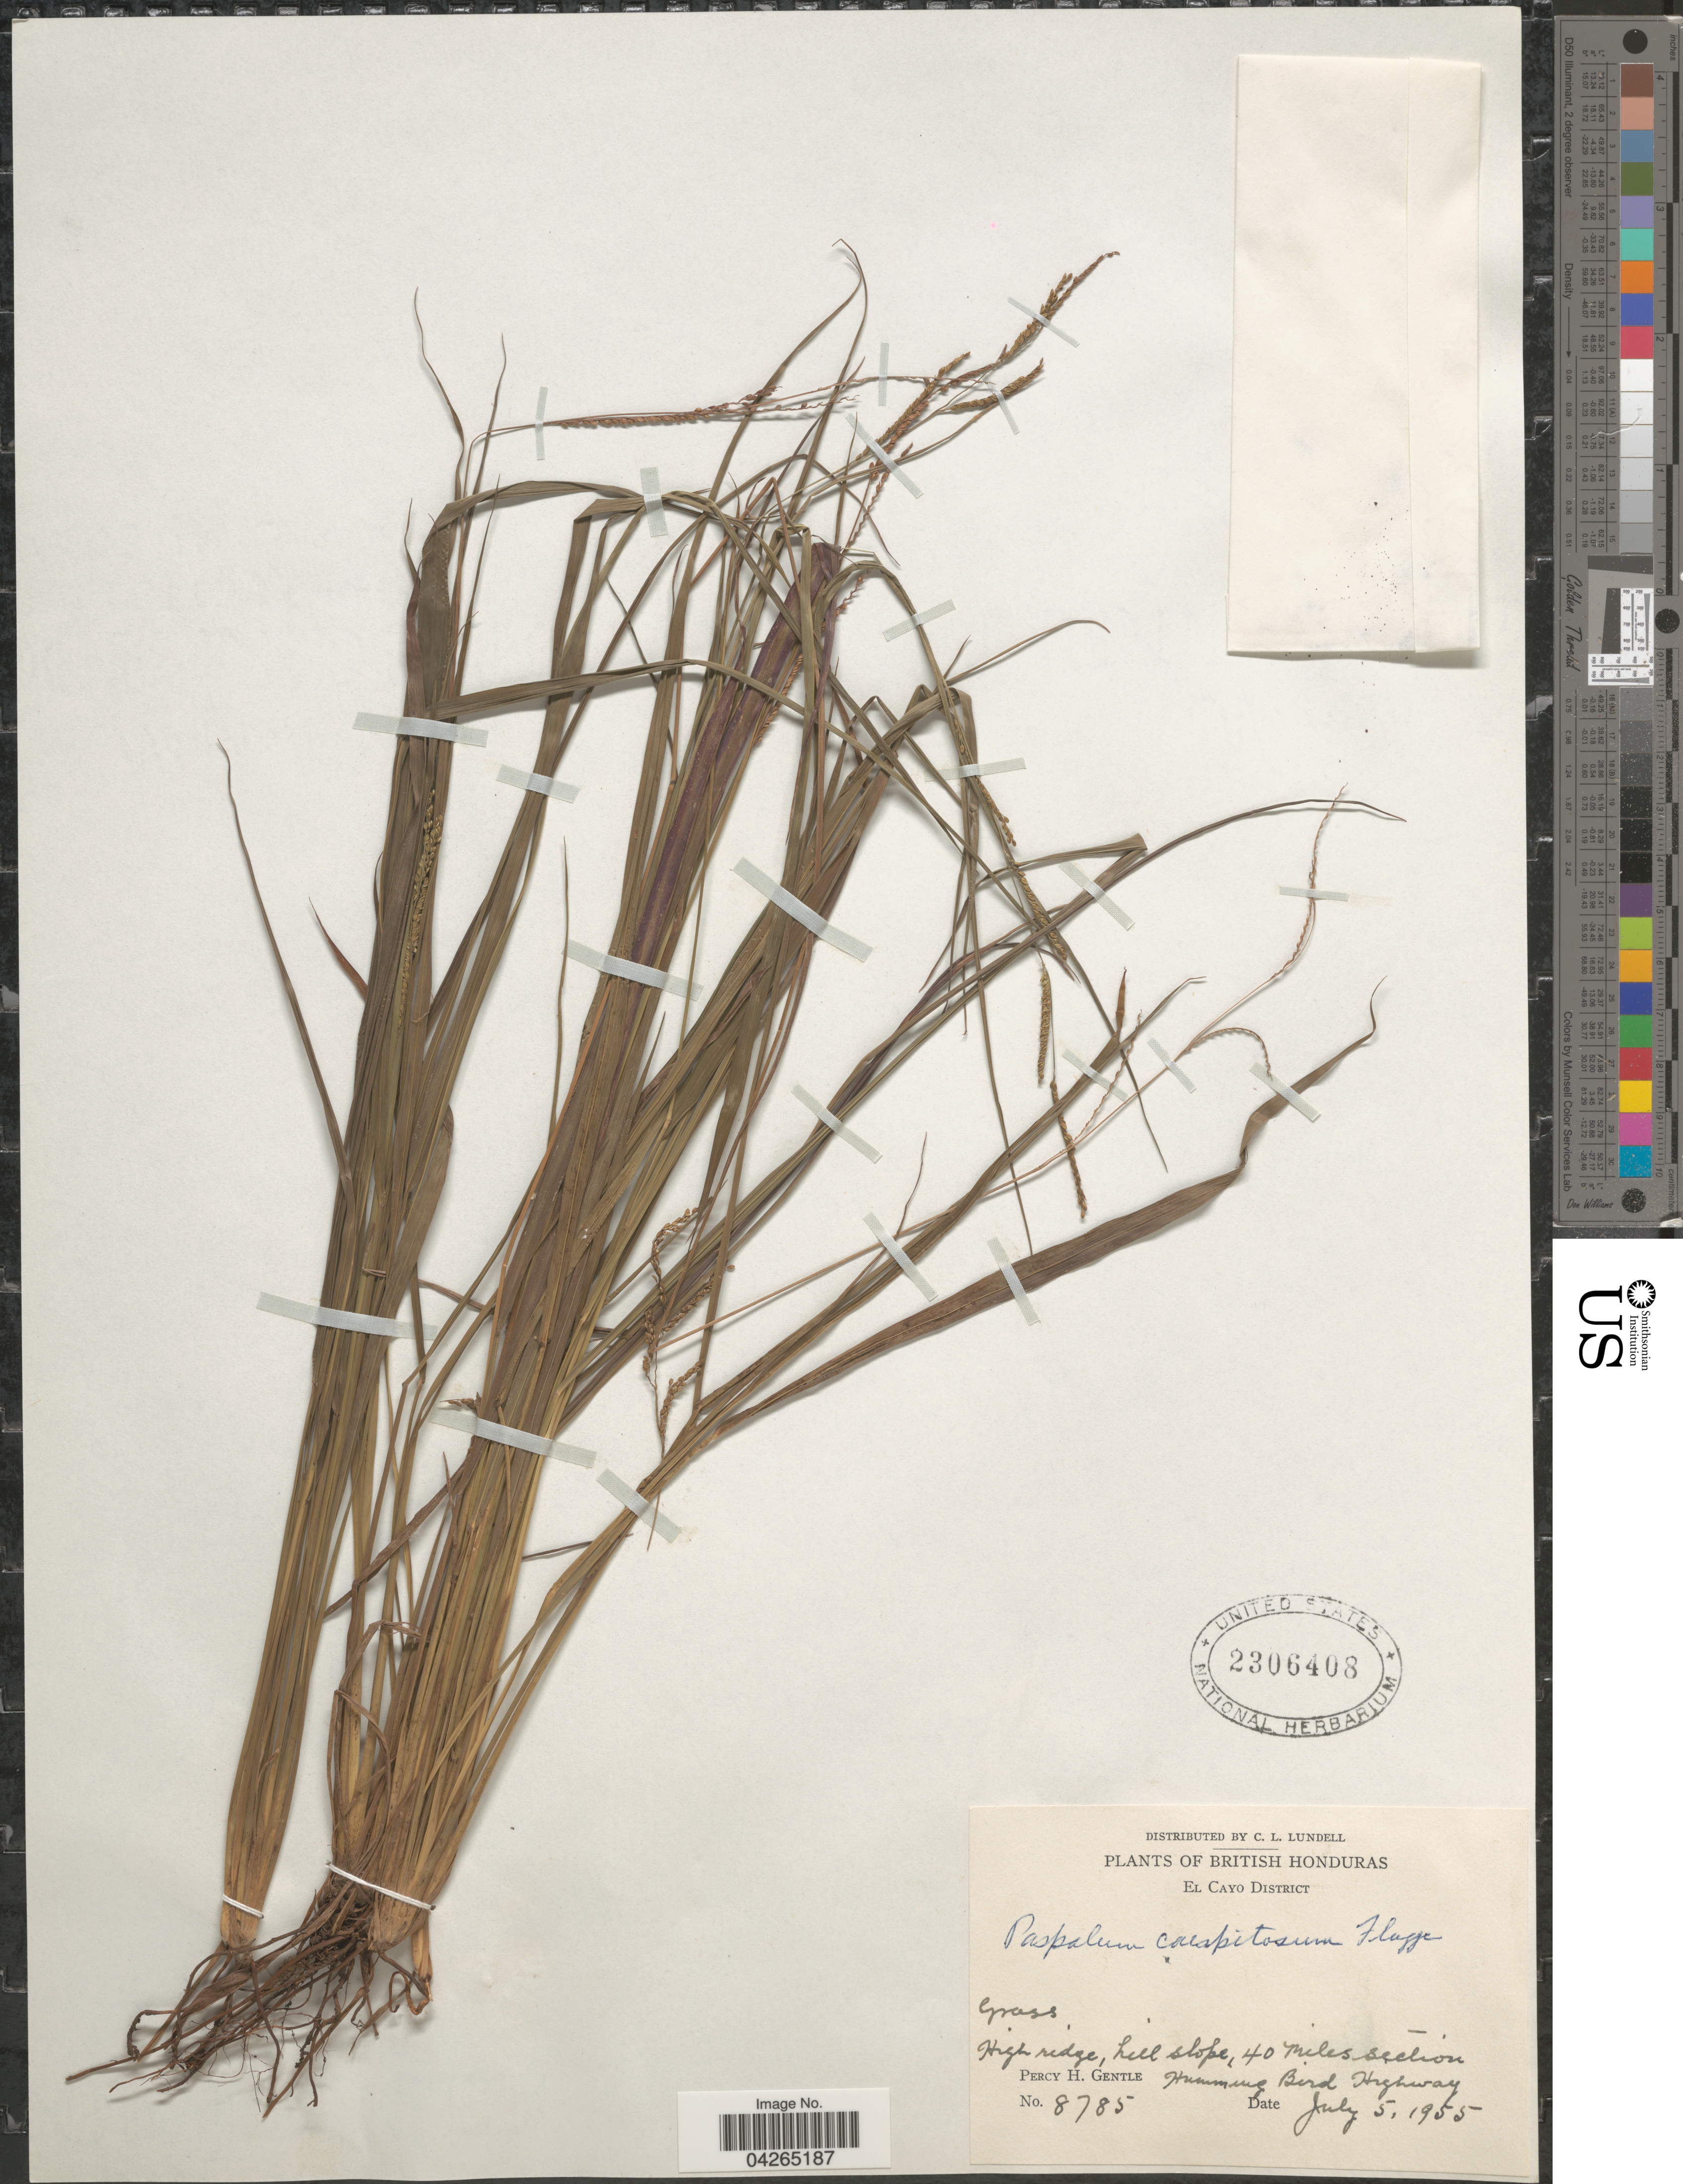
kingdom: Plantae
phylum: Tracheophyta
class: Liliopsida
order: Poales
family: Poaceae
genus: Paspalum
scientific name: Paspalum caespitosum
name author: Flüggé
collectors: P. H. Gentle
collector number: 8785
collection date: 1955-07-05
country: Belize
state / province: Cayo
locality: British Honduras. El Cayo District. High ridge, hill slope, 40 miles section Humming Bird Highway.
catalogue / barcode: US 2306408